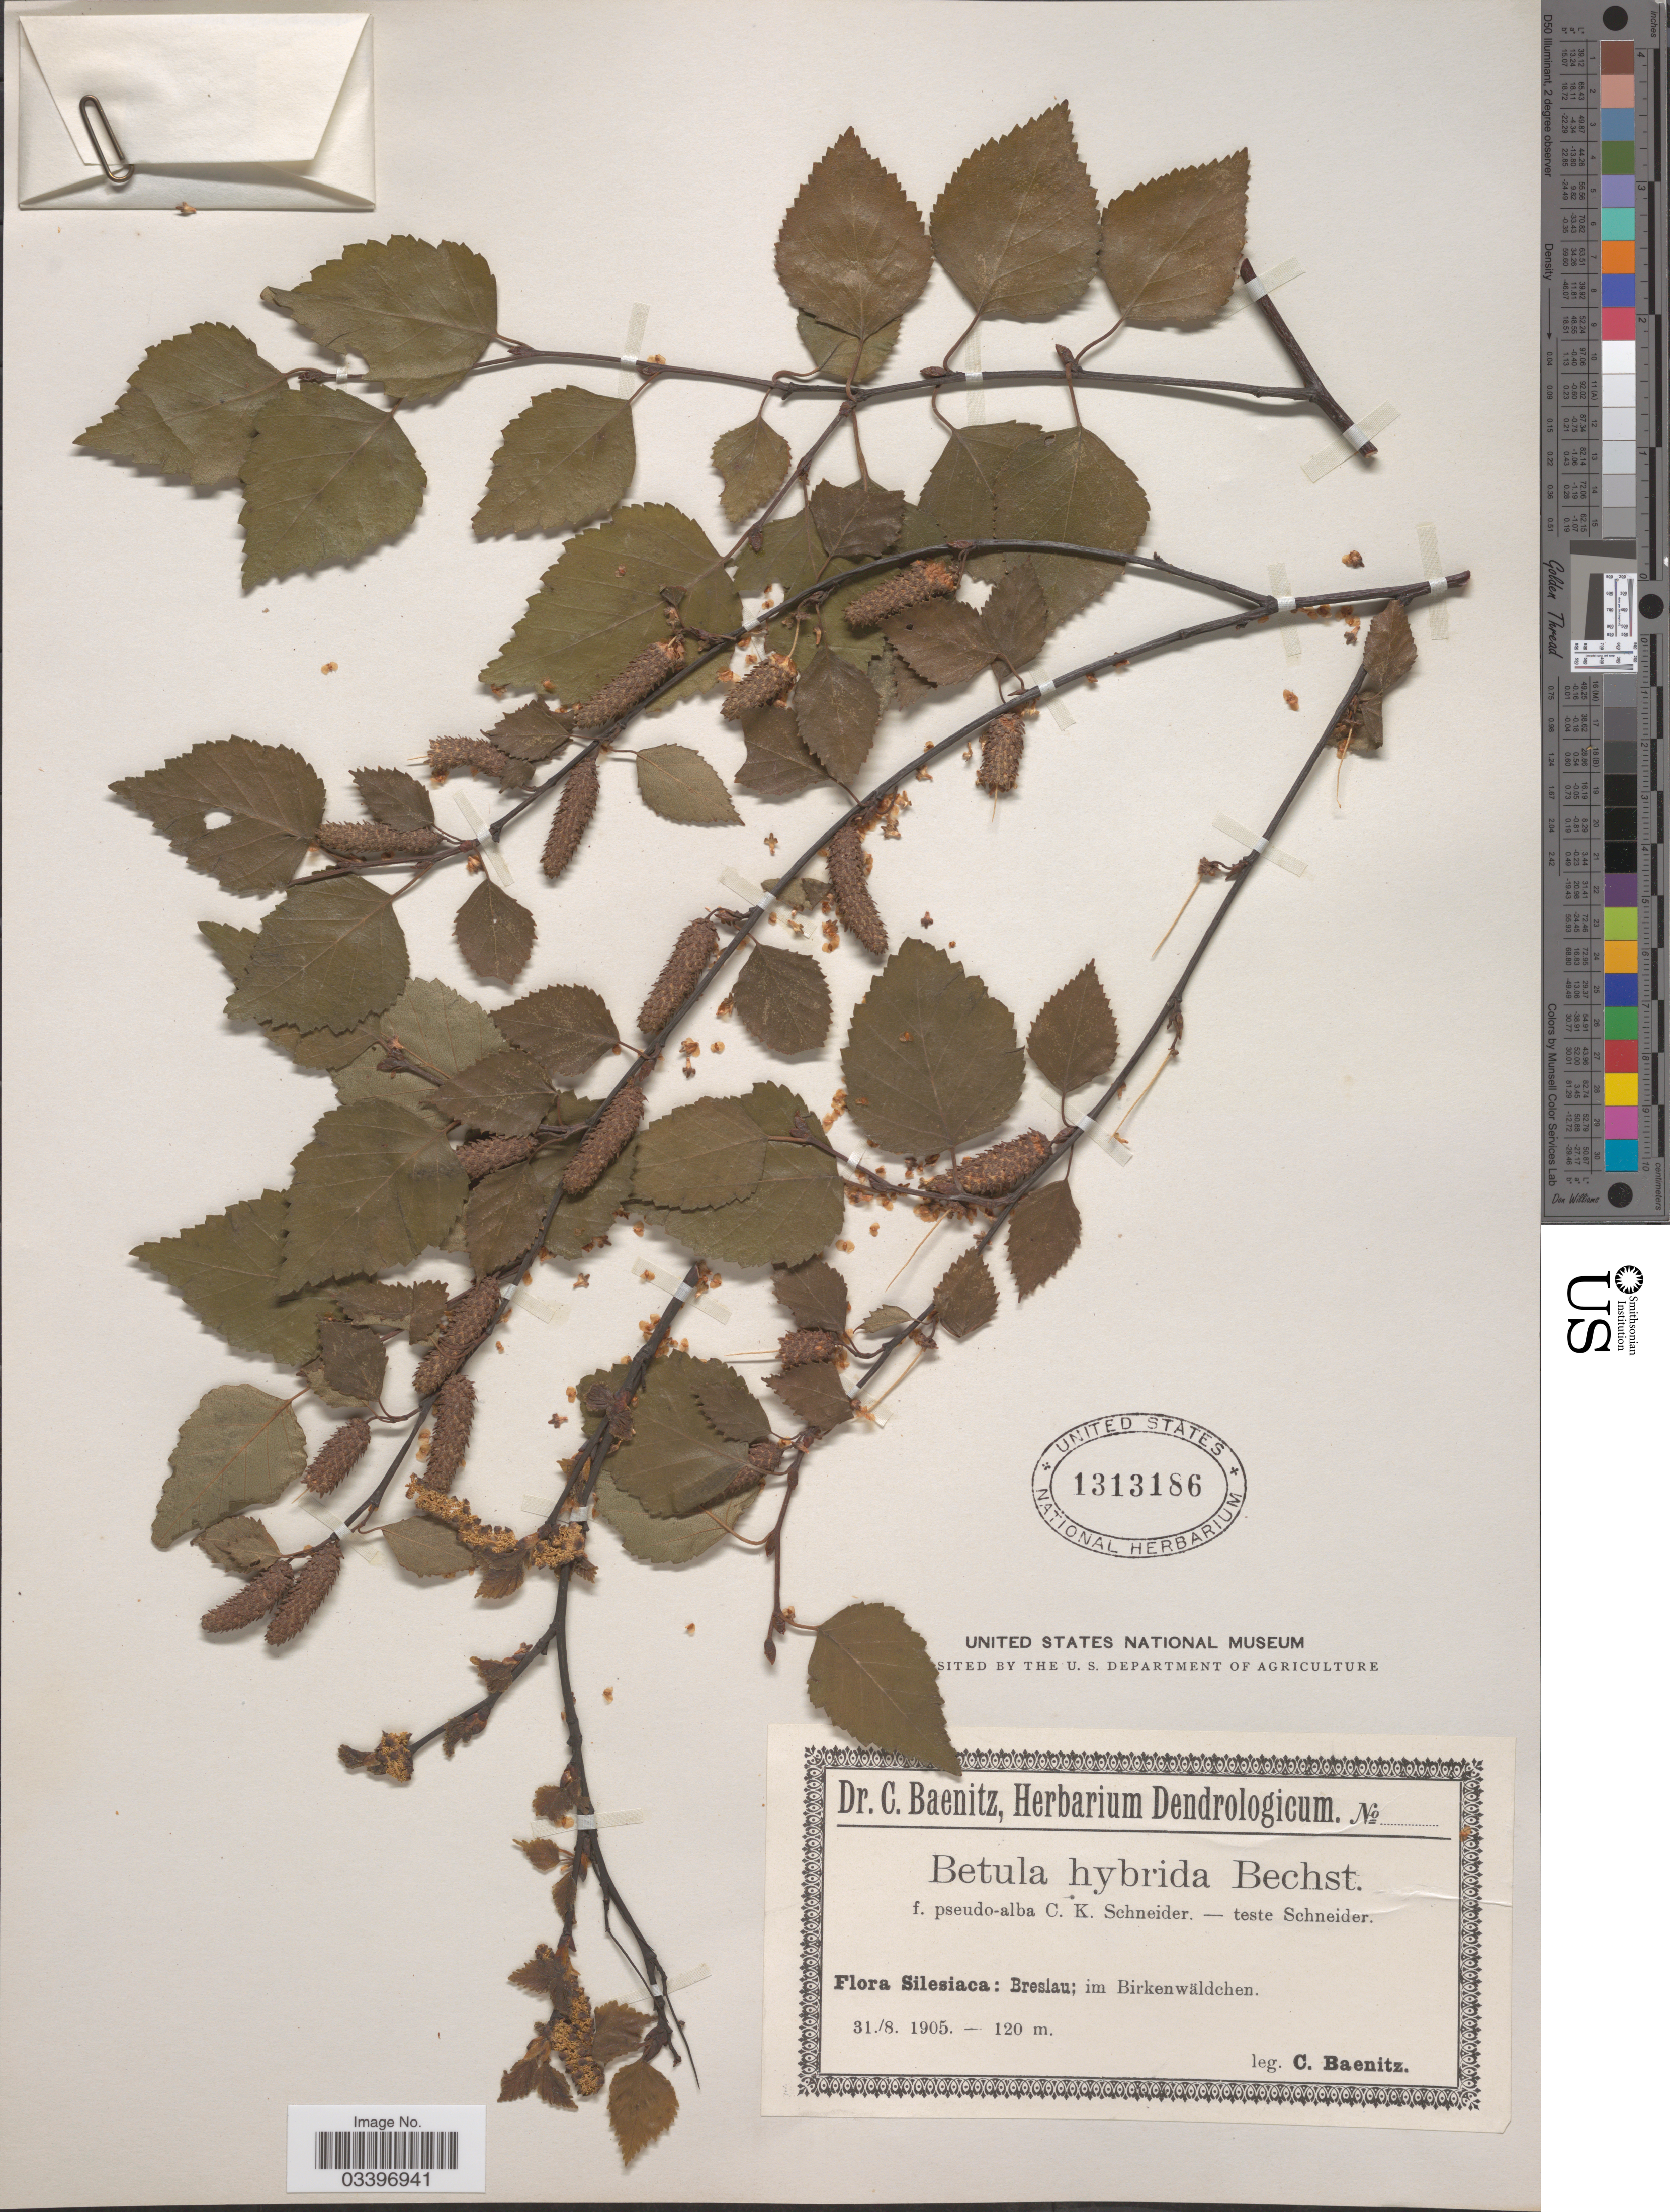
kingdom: Plantae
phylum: Tracheophyta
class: Magnoliopsida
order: Fagales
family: Betulaceae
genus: Betula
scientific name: Betula x hybrida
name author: Blom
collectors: C. G. Baenitz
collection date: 1905-08-31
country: Poland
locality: Silesiaca: Breslau; im Birkenwäldchen.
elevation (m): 120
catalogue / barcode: US 1313186